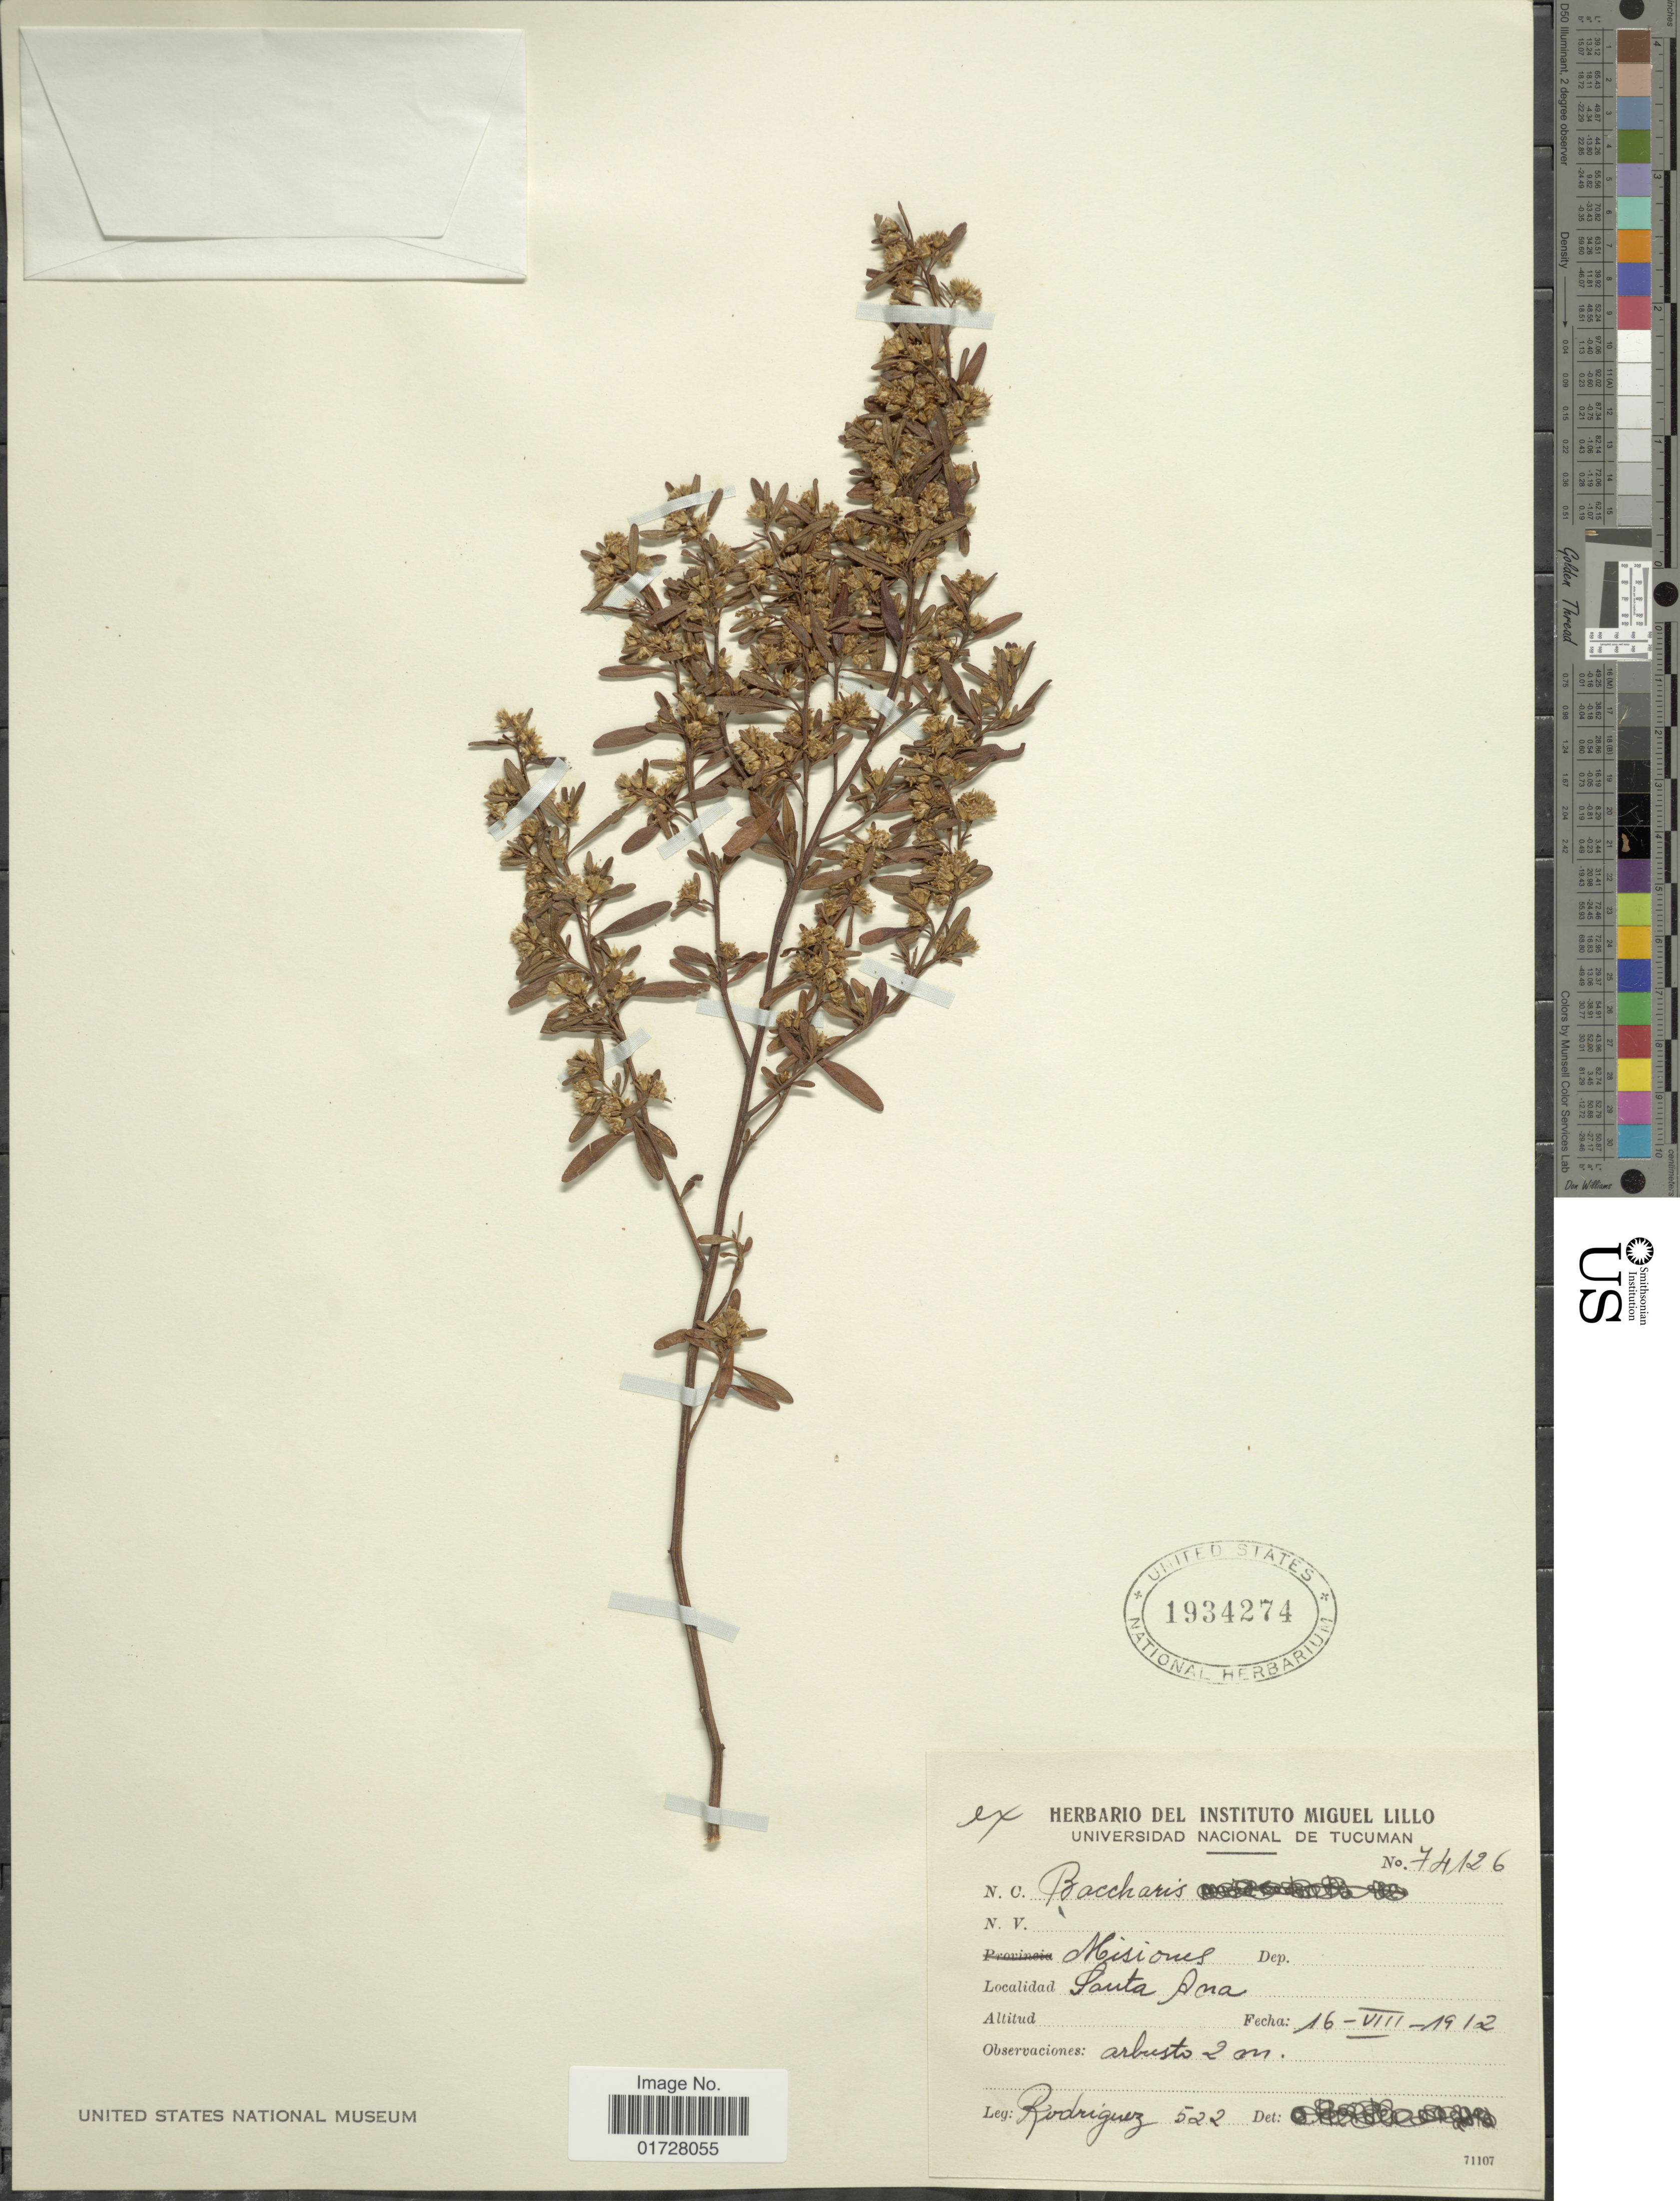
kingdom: Plantae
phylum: Tracheophyta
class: Magnoliopsida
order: Asterales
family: Asteraceae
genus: Baccharis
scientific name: Baccharis sp.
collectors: Rodriguez, --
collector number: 522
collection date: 1912-08-16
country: Argentina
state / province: Misiones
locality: Santa Ana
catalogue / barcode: US 1934274